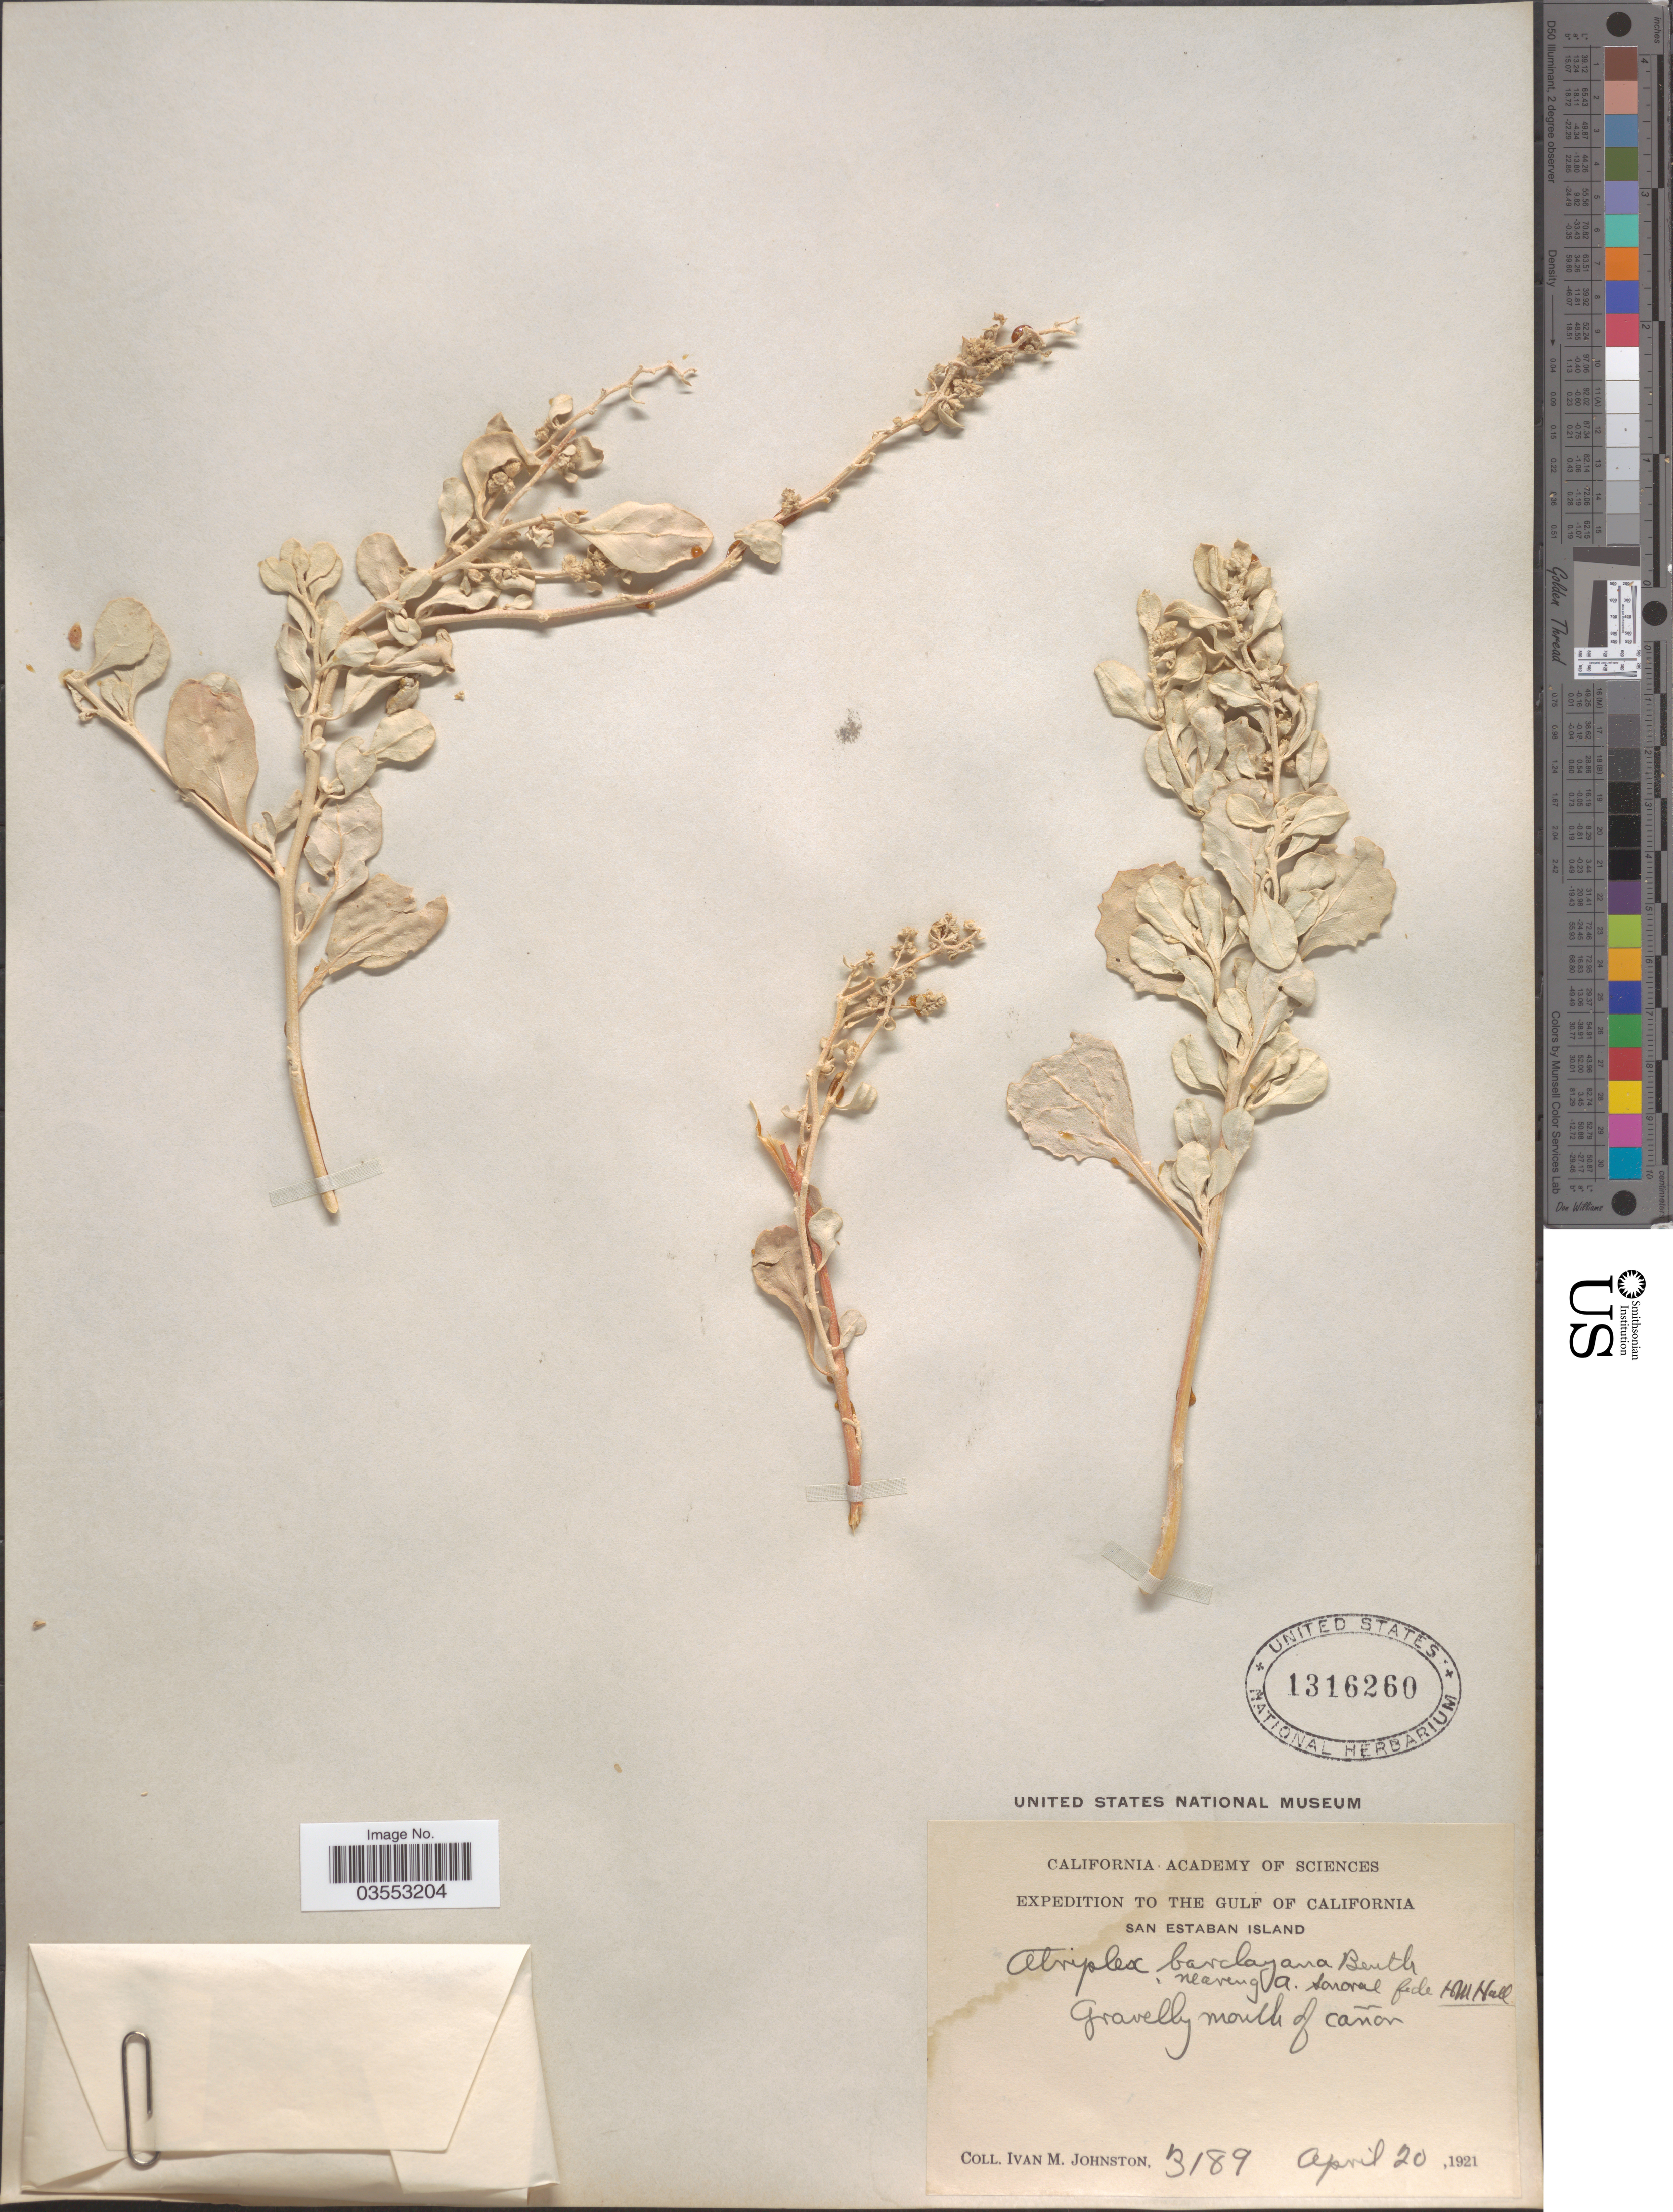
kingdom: Plantae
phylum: Tracheophyta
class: Magnoliopsida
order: Caryophyllales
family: Amaranthaceae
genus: Atriplex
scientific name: Atriplex barclayana subsp. sonorae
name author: (Standl.) H.M. Hall & Clem.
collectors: I.M. Johnston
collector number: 3189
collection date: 1921-04-20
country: Mexico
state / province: Sonora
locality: The Gulf of California. San Estaban Island. Gravelly mouth of cañon.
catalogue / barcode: US 1316260